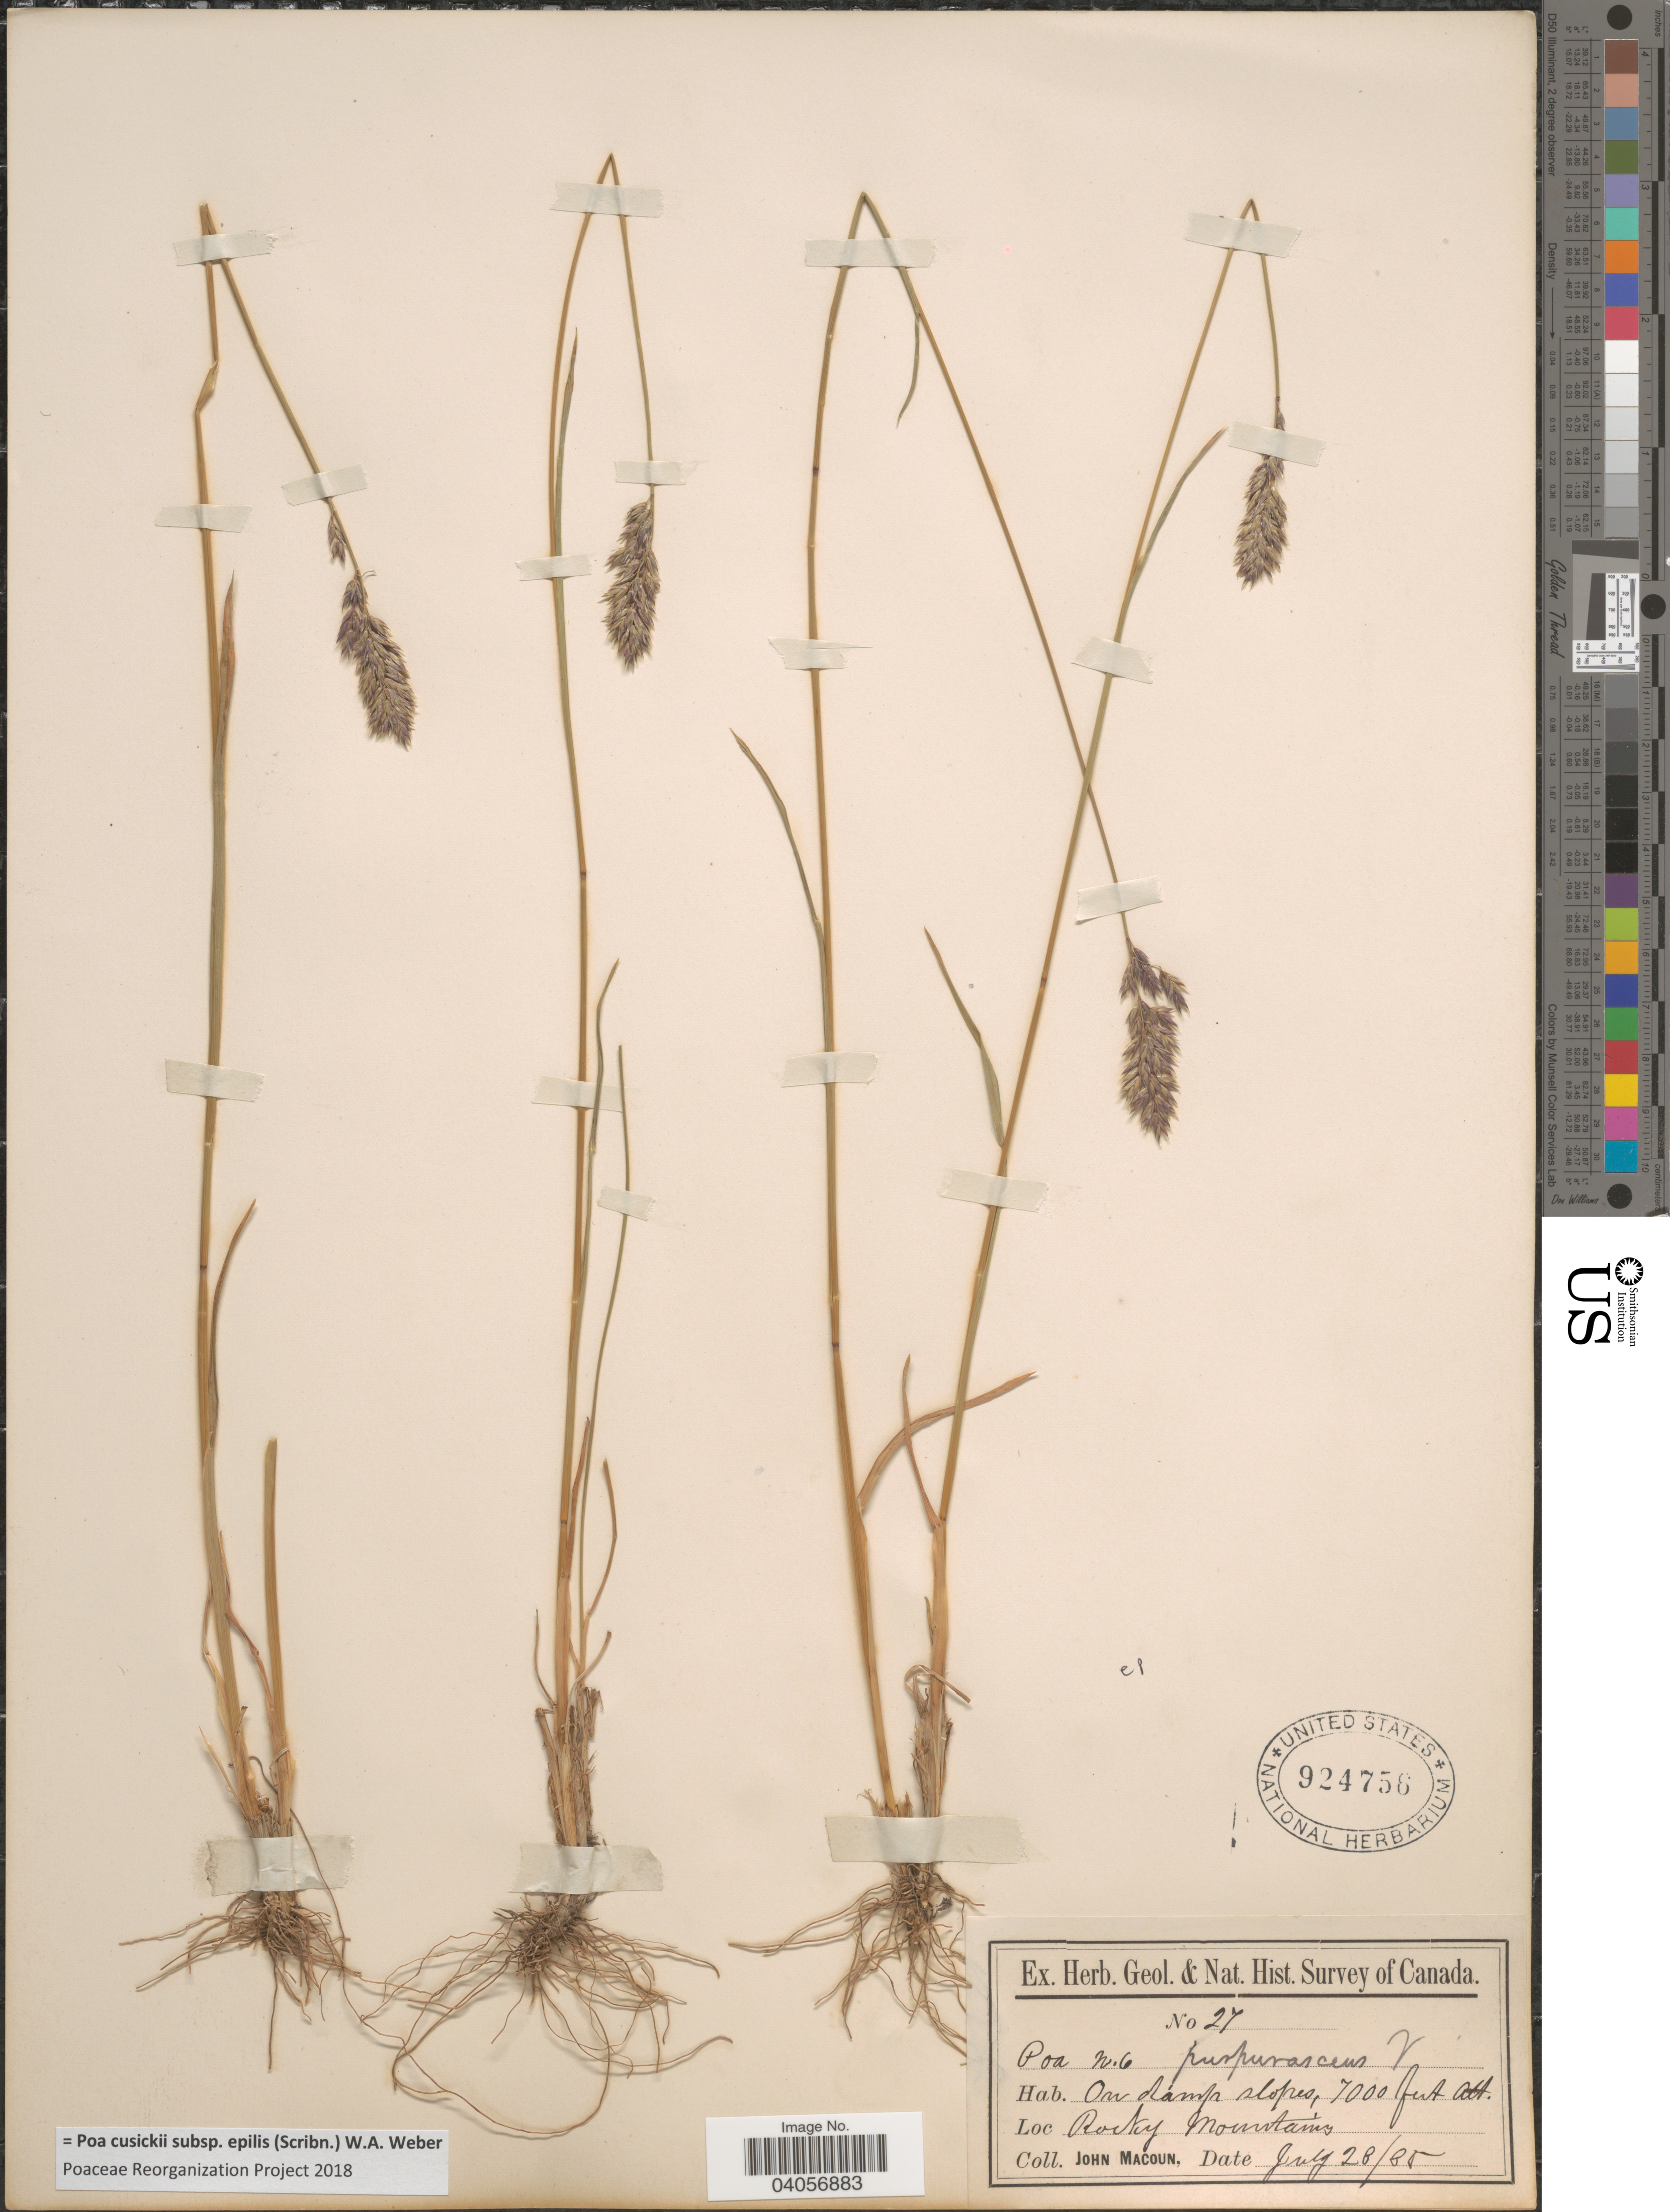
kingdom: Plantae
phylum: Tracheophyta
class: Liliopsida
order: Poales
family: Poaceae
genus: Poa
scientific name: Poa cusickii subsp. epilis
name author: (Scribn.) W.A. Weber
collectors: J. Macoun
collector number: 27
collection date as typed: Transcribed d/m/y: 28/7/85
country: Canada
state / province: Alberta/ British Columbia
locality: Rocky Mountains.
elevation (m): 2134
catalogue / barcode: US 924756